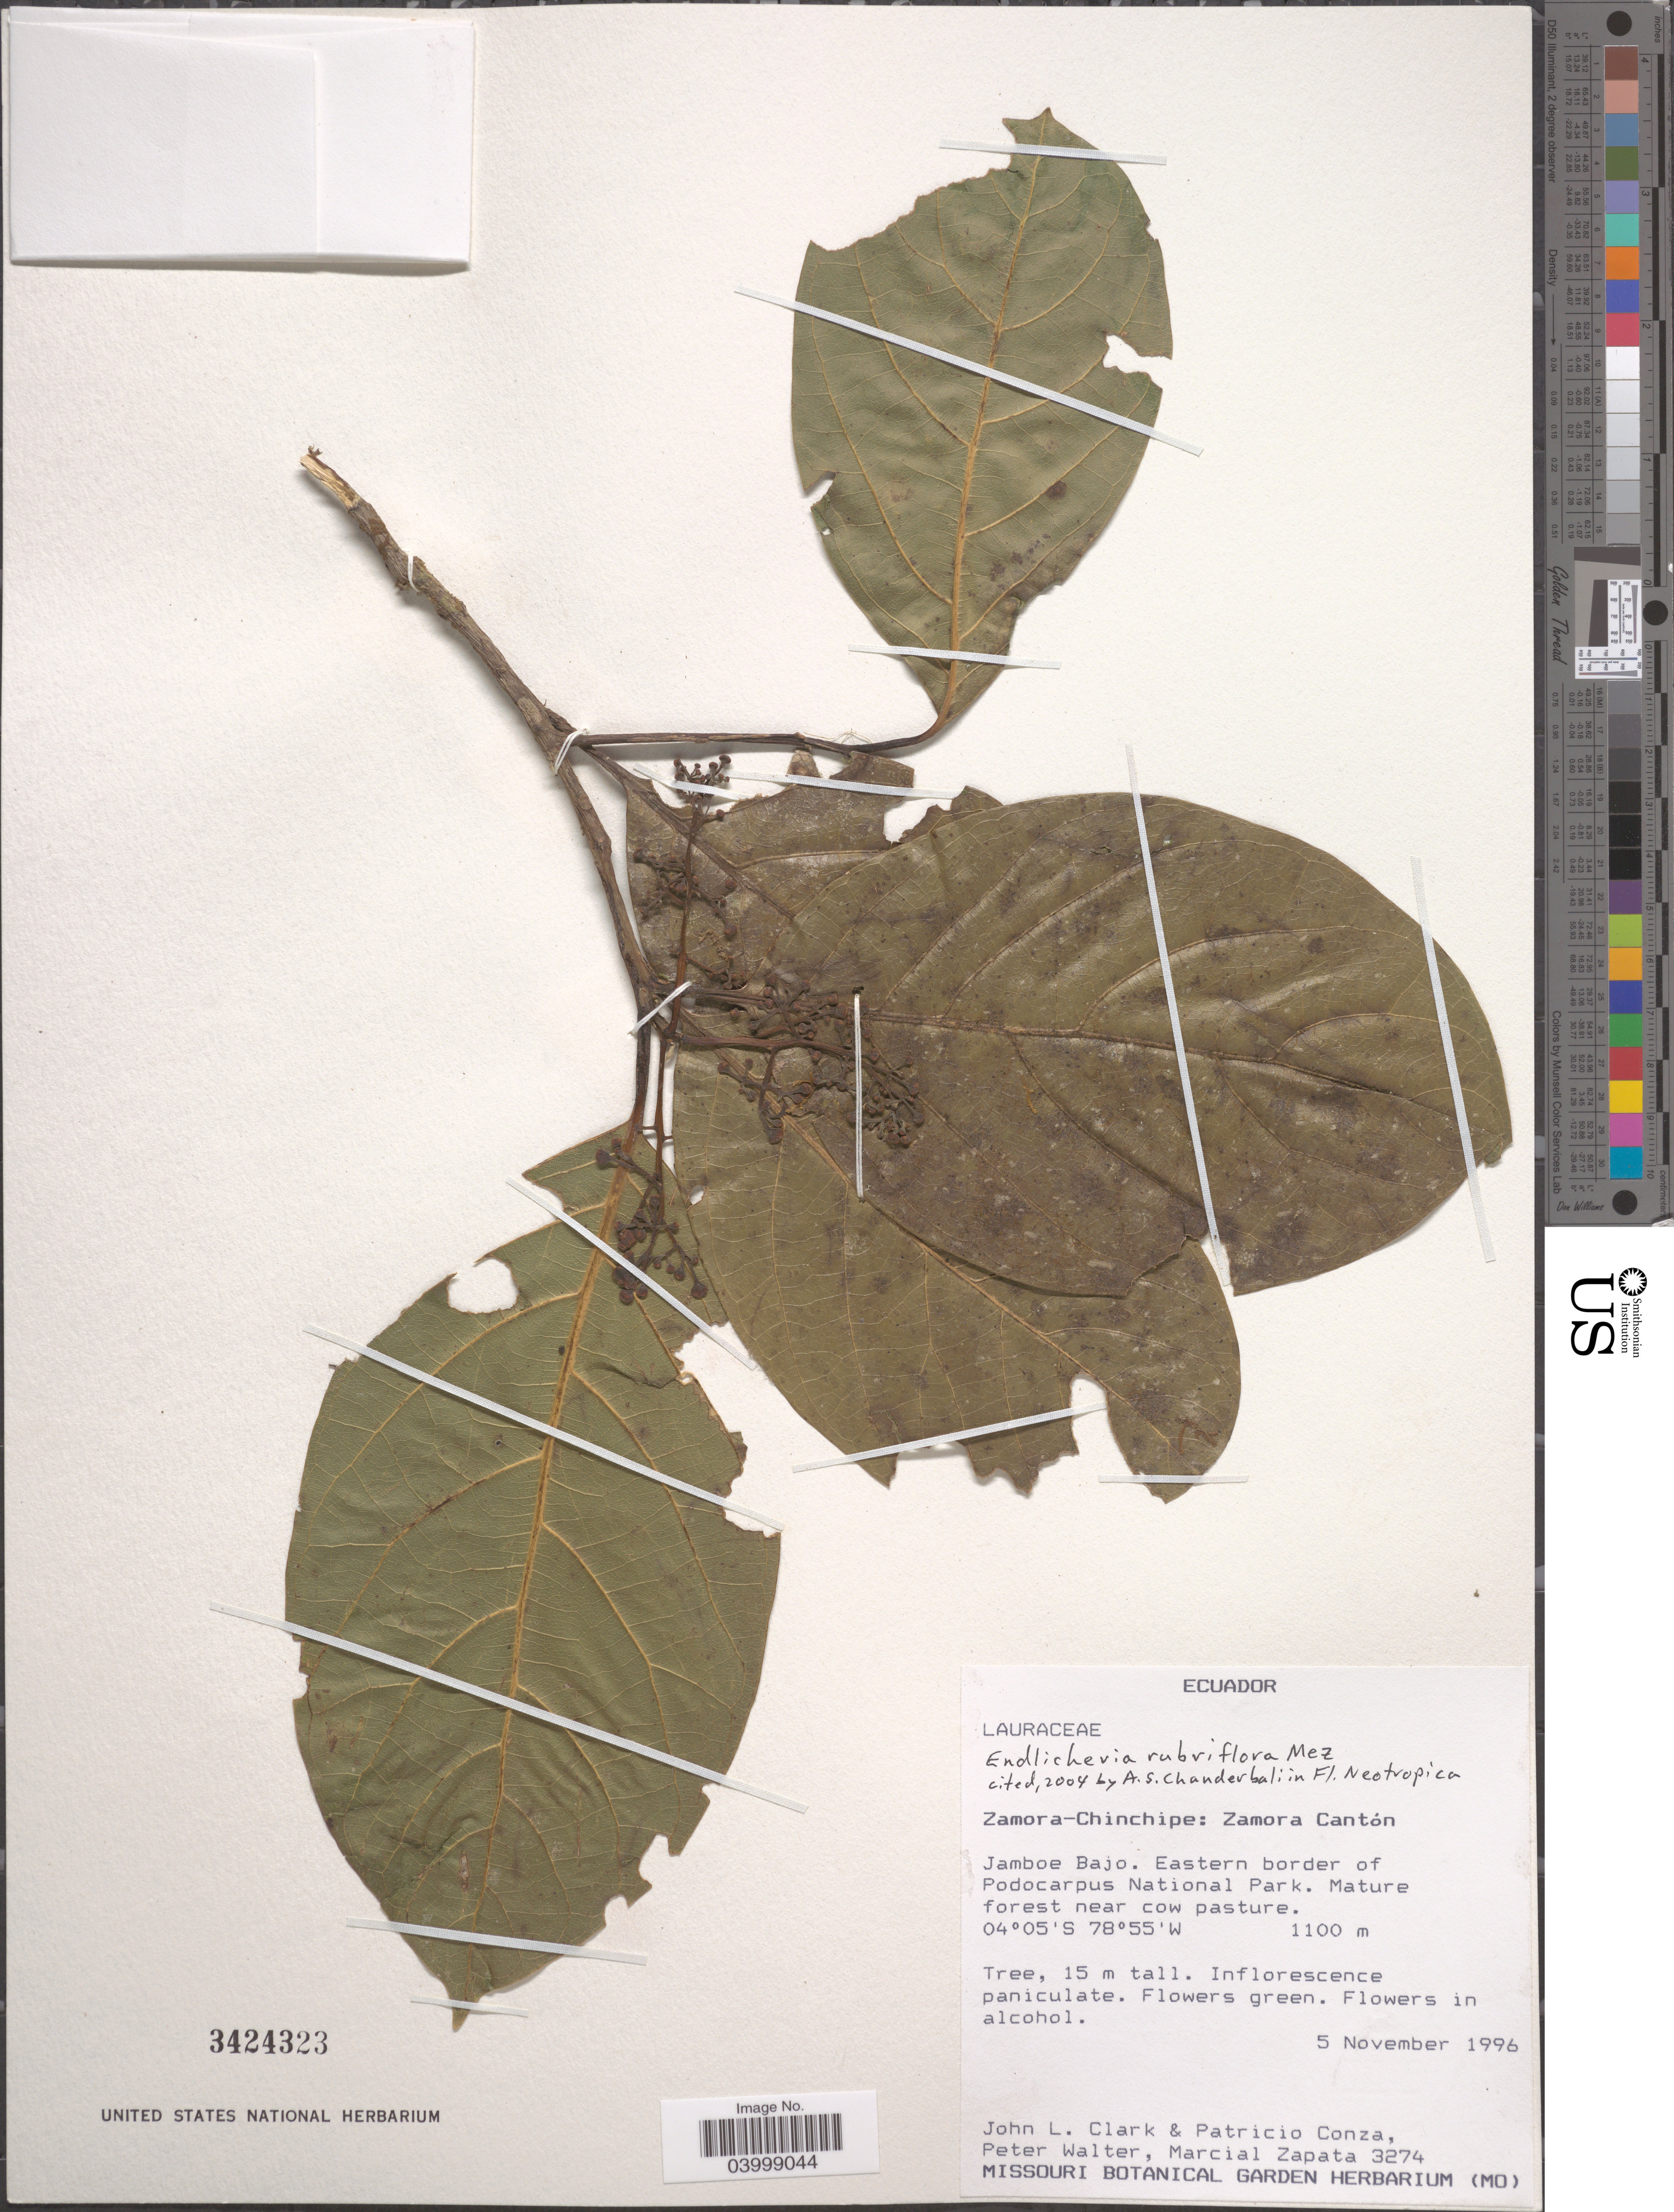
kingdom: Plantae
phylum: Tracheophyta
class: Magnoliopsida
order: Laurales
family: Lauraceae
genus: Endlicheria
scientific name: Endlicheria rubriflora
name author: Mez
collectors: J. L. Clark, P. Conza, P. Walter & M. Zapata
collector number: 3274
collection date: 1996-11-05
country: Ecuador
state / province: Zamora-Chinchipe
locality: Zamora Cantón. Jamboe Bajo. Eastern border of Podocarpus National Park. Mature forest near cow pasture.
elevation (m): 1100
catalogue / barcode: US 3424323